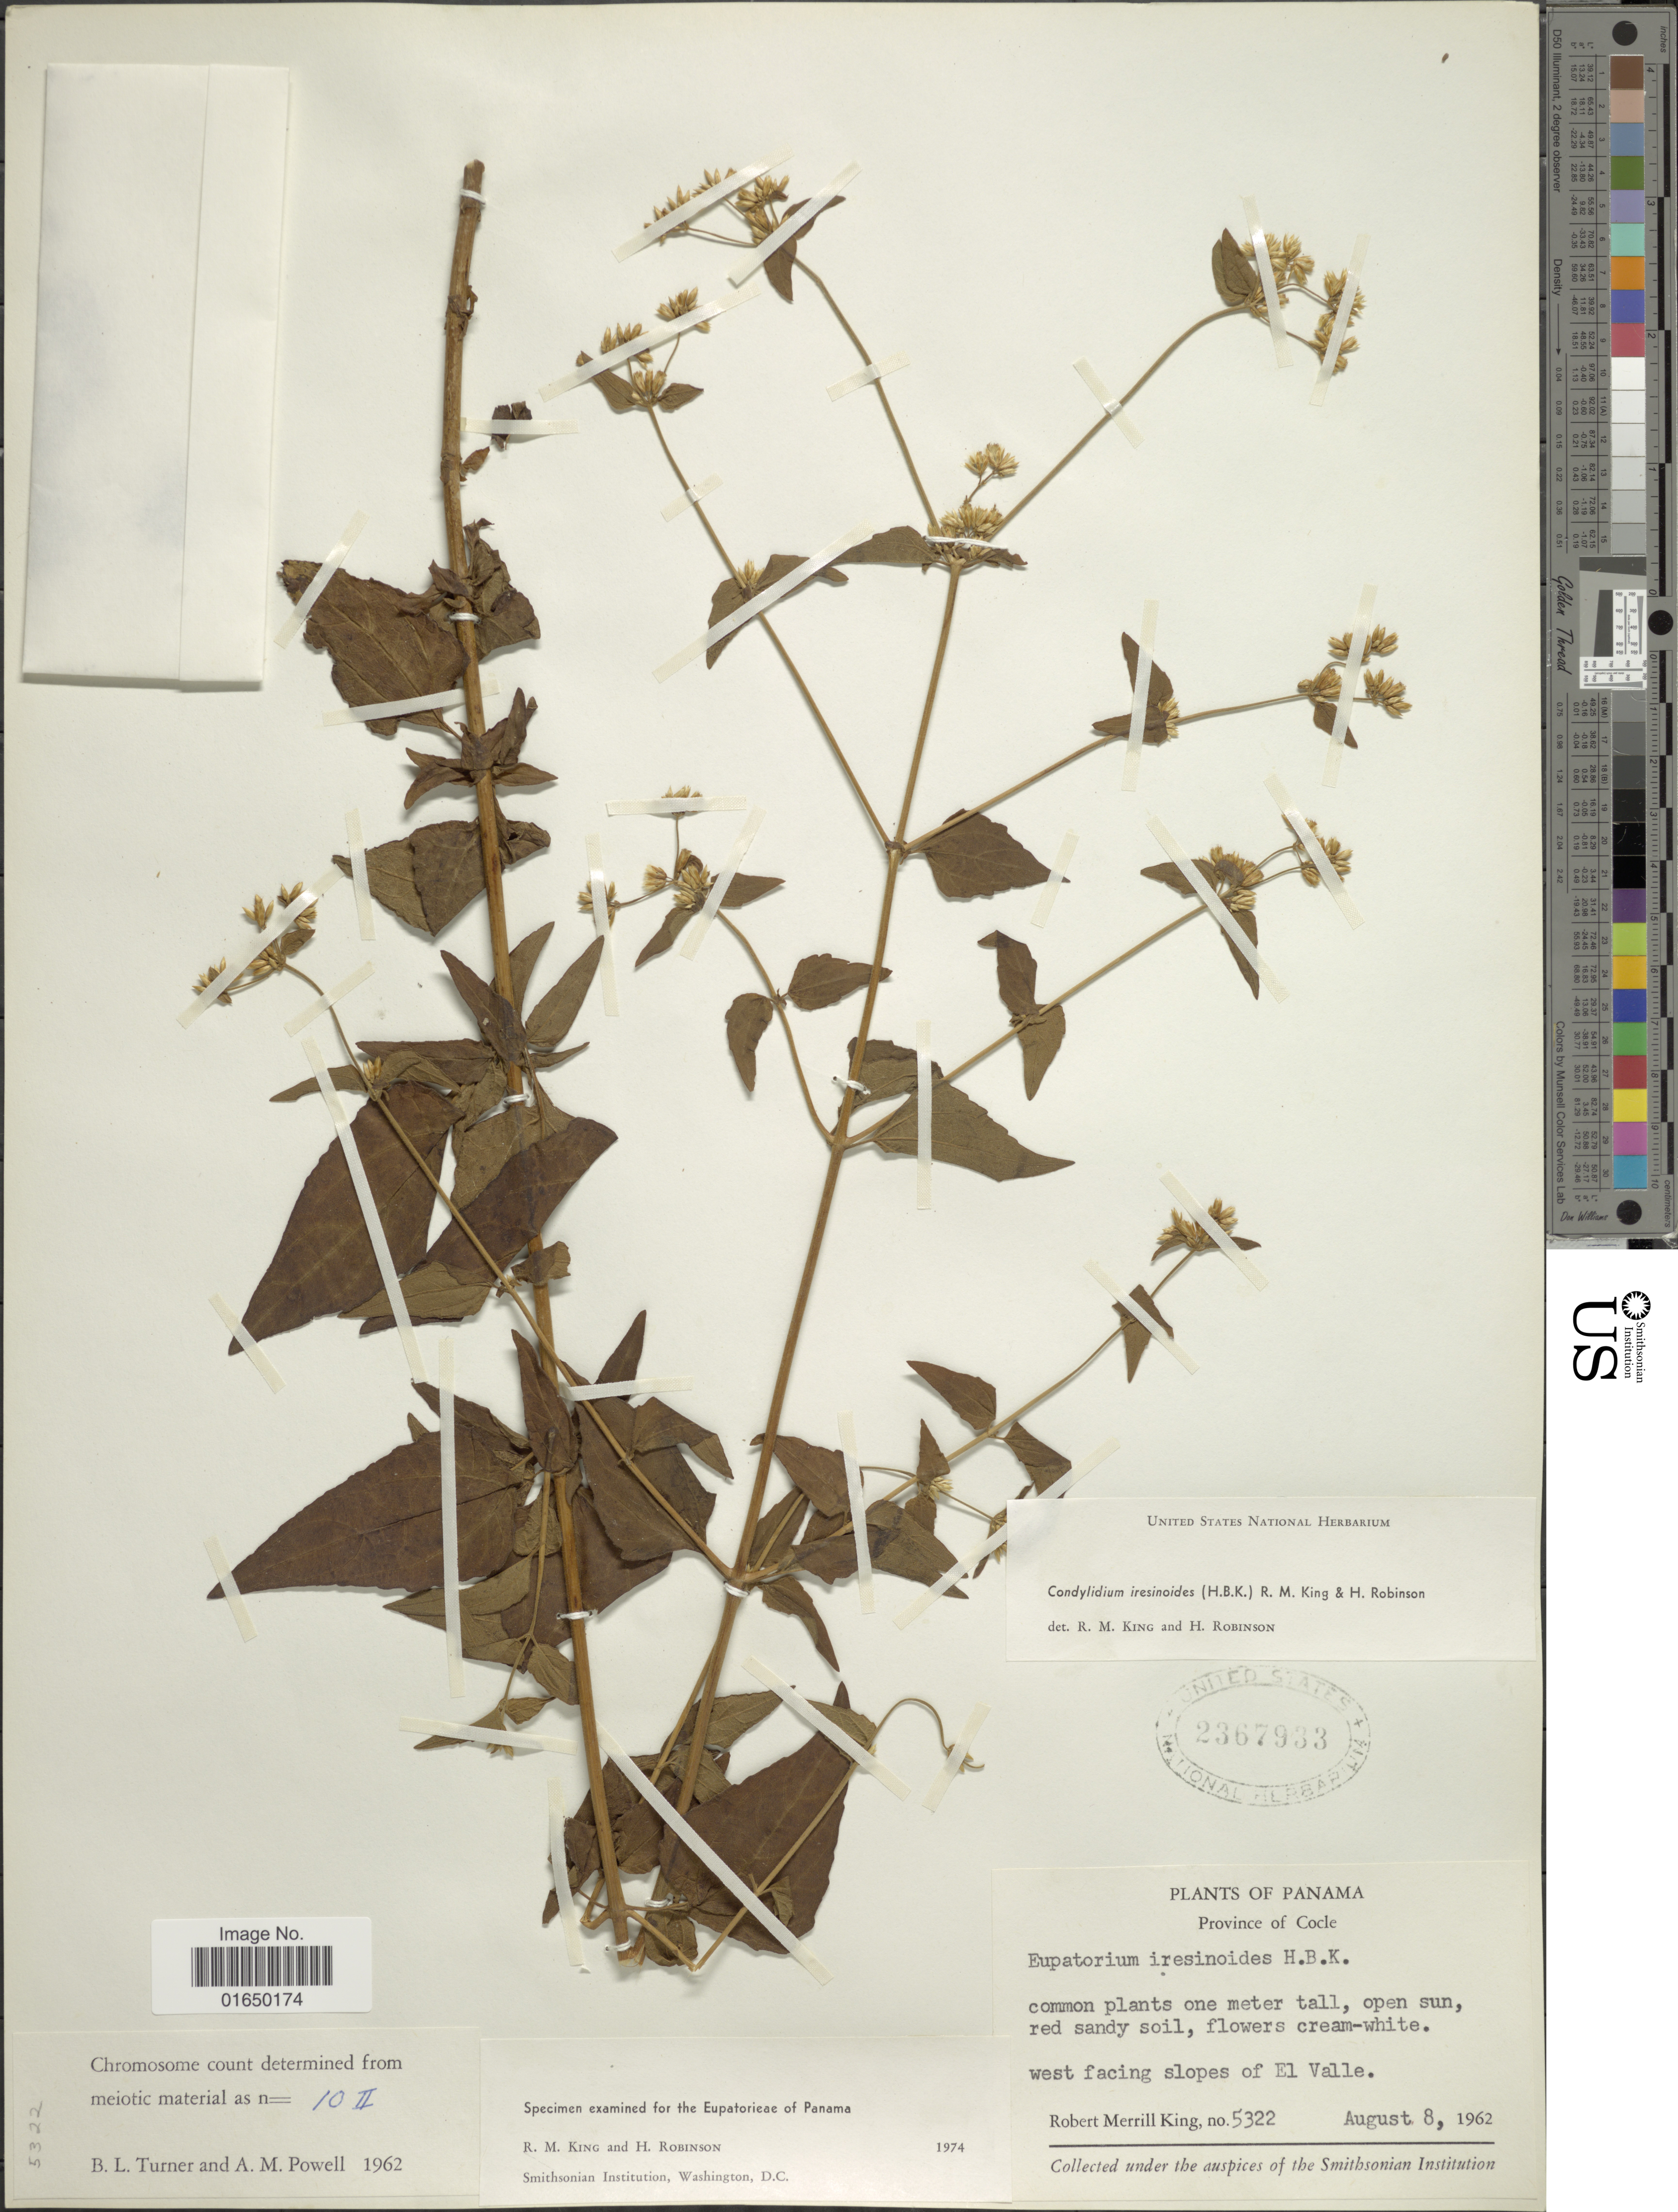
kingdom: Plantae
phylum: Tracheophyta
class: Magnoliopsida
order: Asterales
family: Asteraceae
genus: Condylidium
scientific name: Condylidium iresinoides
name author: (Kunth) R.M. King & H. Rob.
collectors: R. M. King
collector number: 5322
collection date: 1962-08-08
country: Panama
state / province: Coclé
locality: West facing slopes of El valle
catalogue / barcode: US 2367933